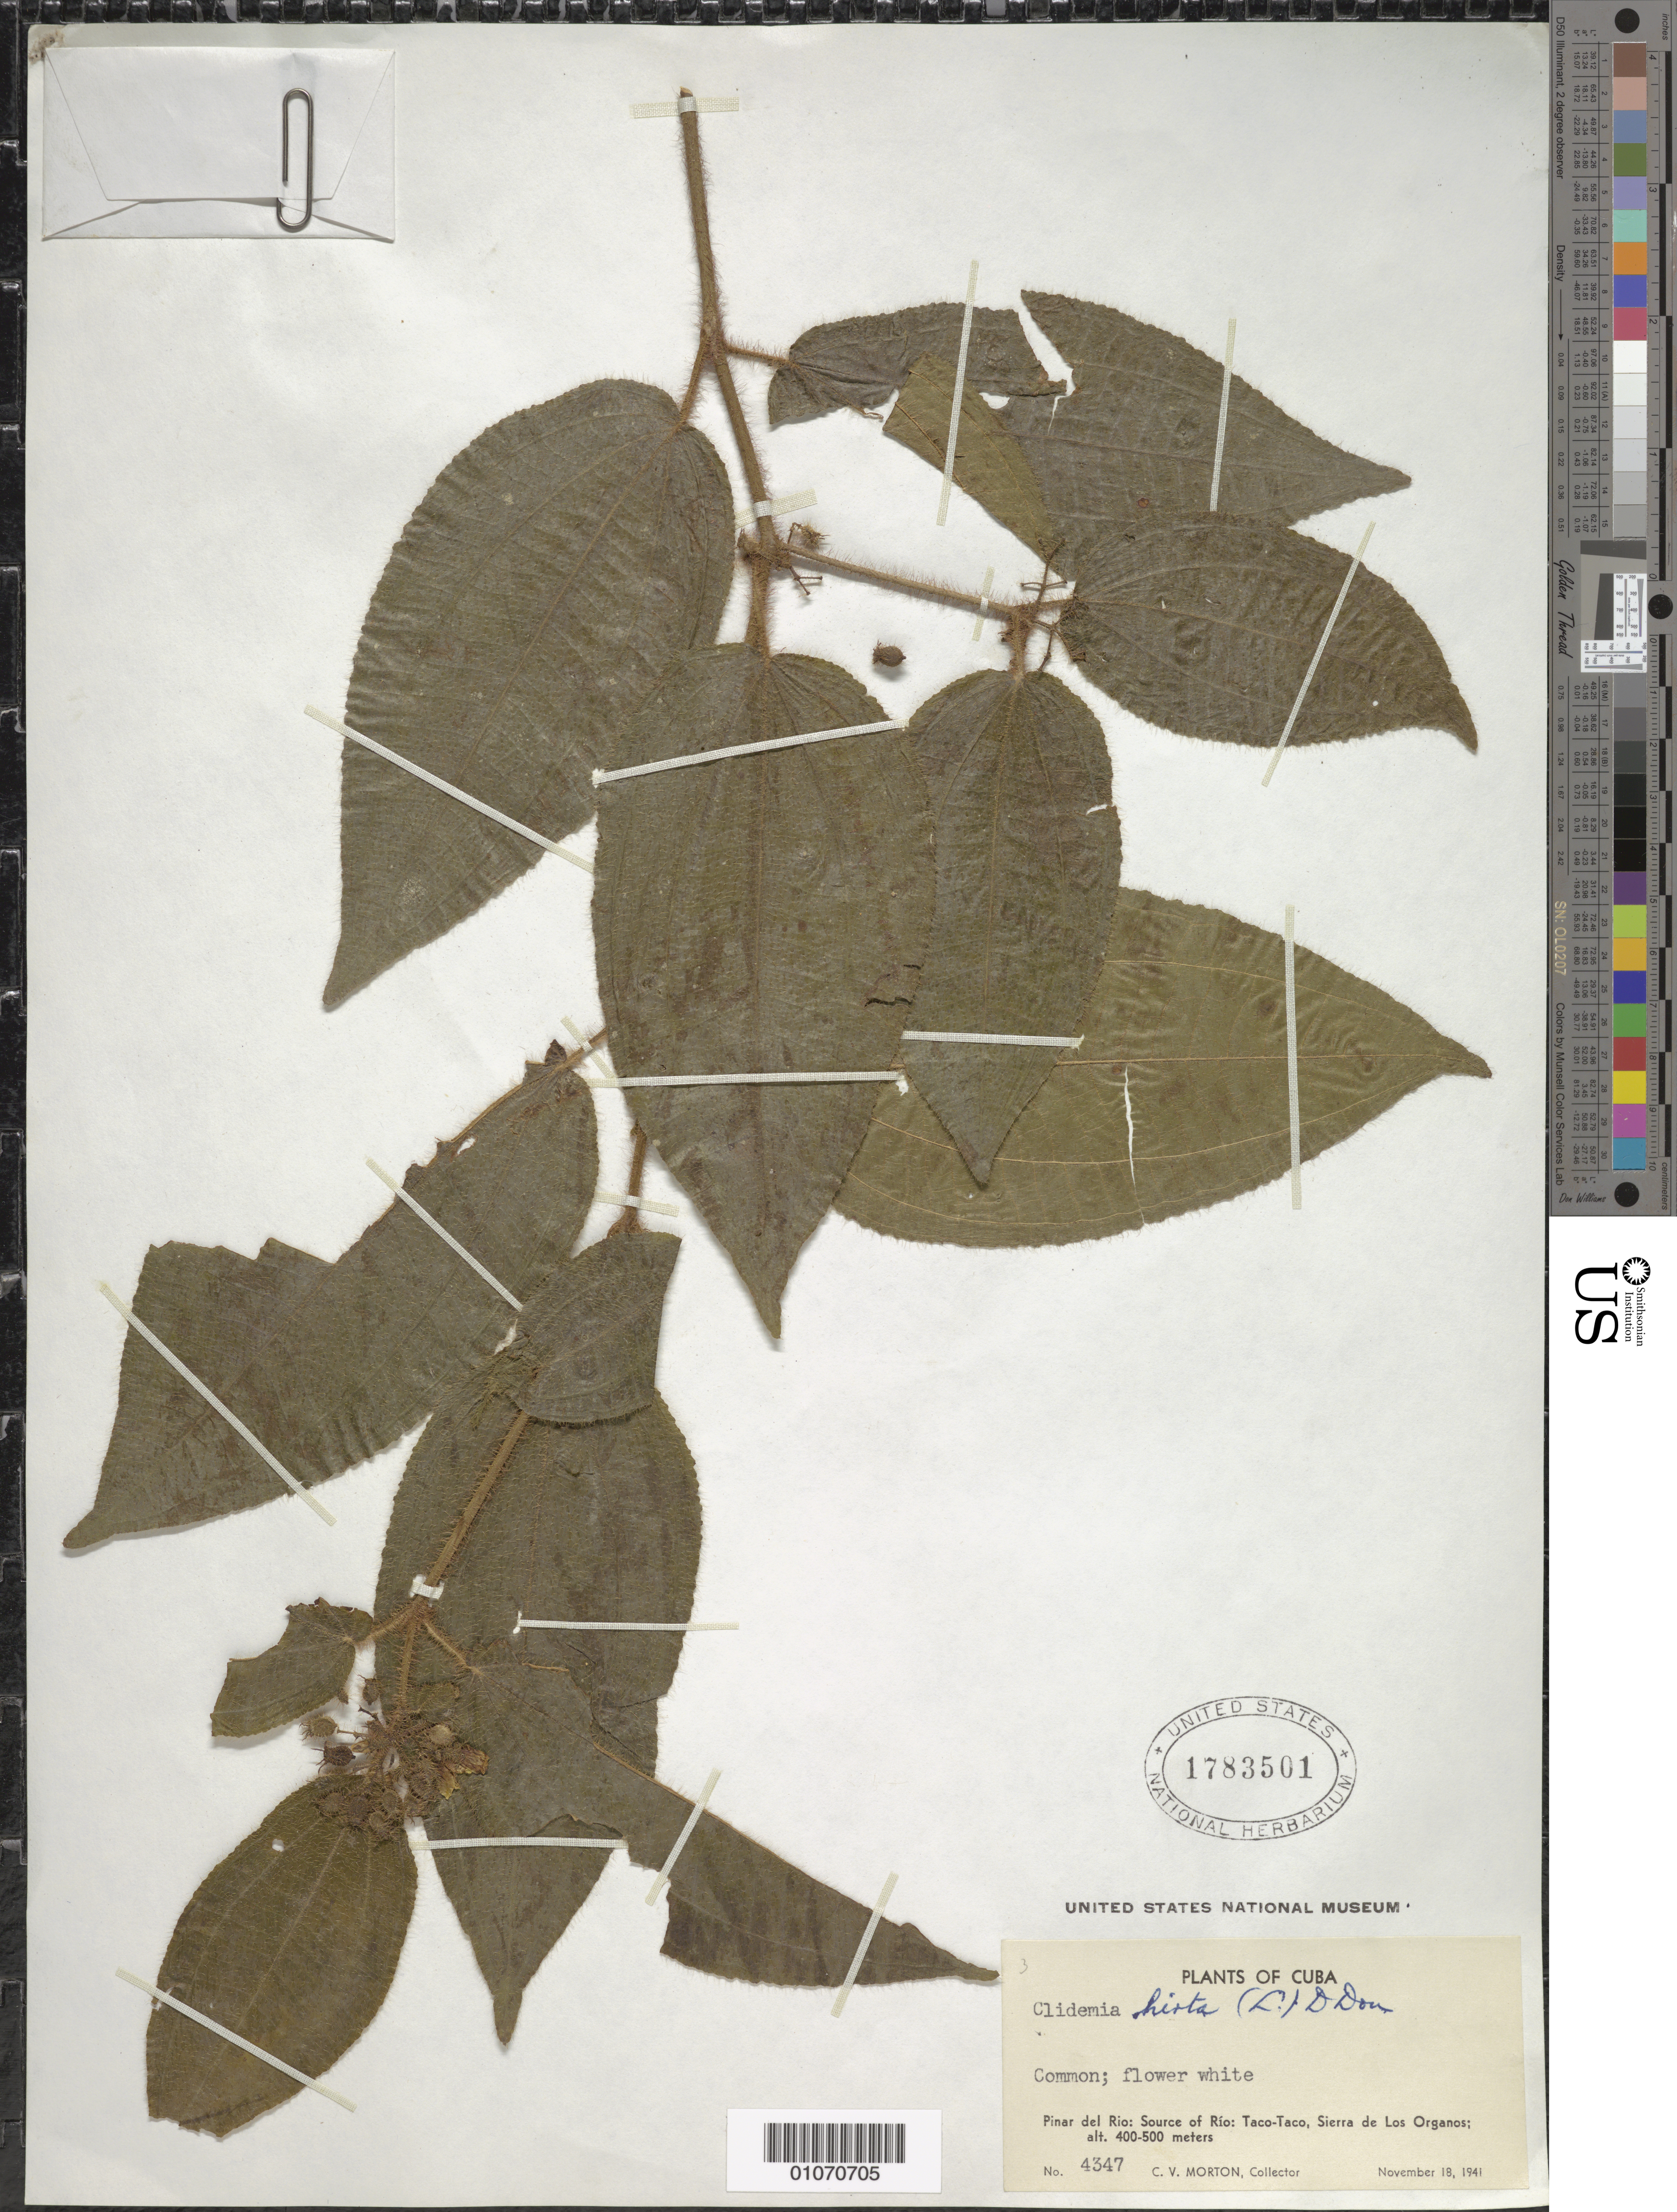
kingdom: Plantae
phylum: Tracheophyta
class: Magnoliopsida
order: Myrtales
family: Melastomataceae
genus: Clidemia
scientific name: Clidemia hirta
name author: (L.) D. Don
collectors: C. V. Morton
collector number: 4347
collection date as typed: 18 Nov 1941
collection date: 1941-11-18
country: Cuba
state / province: Pinar del Río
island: Cuba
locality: Source of Río: Taco-Taco, Sierra de Los Organos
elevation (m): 400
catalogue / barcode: US 1783501